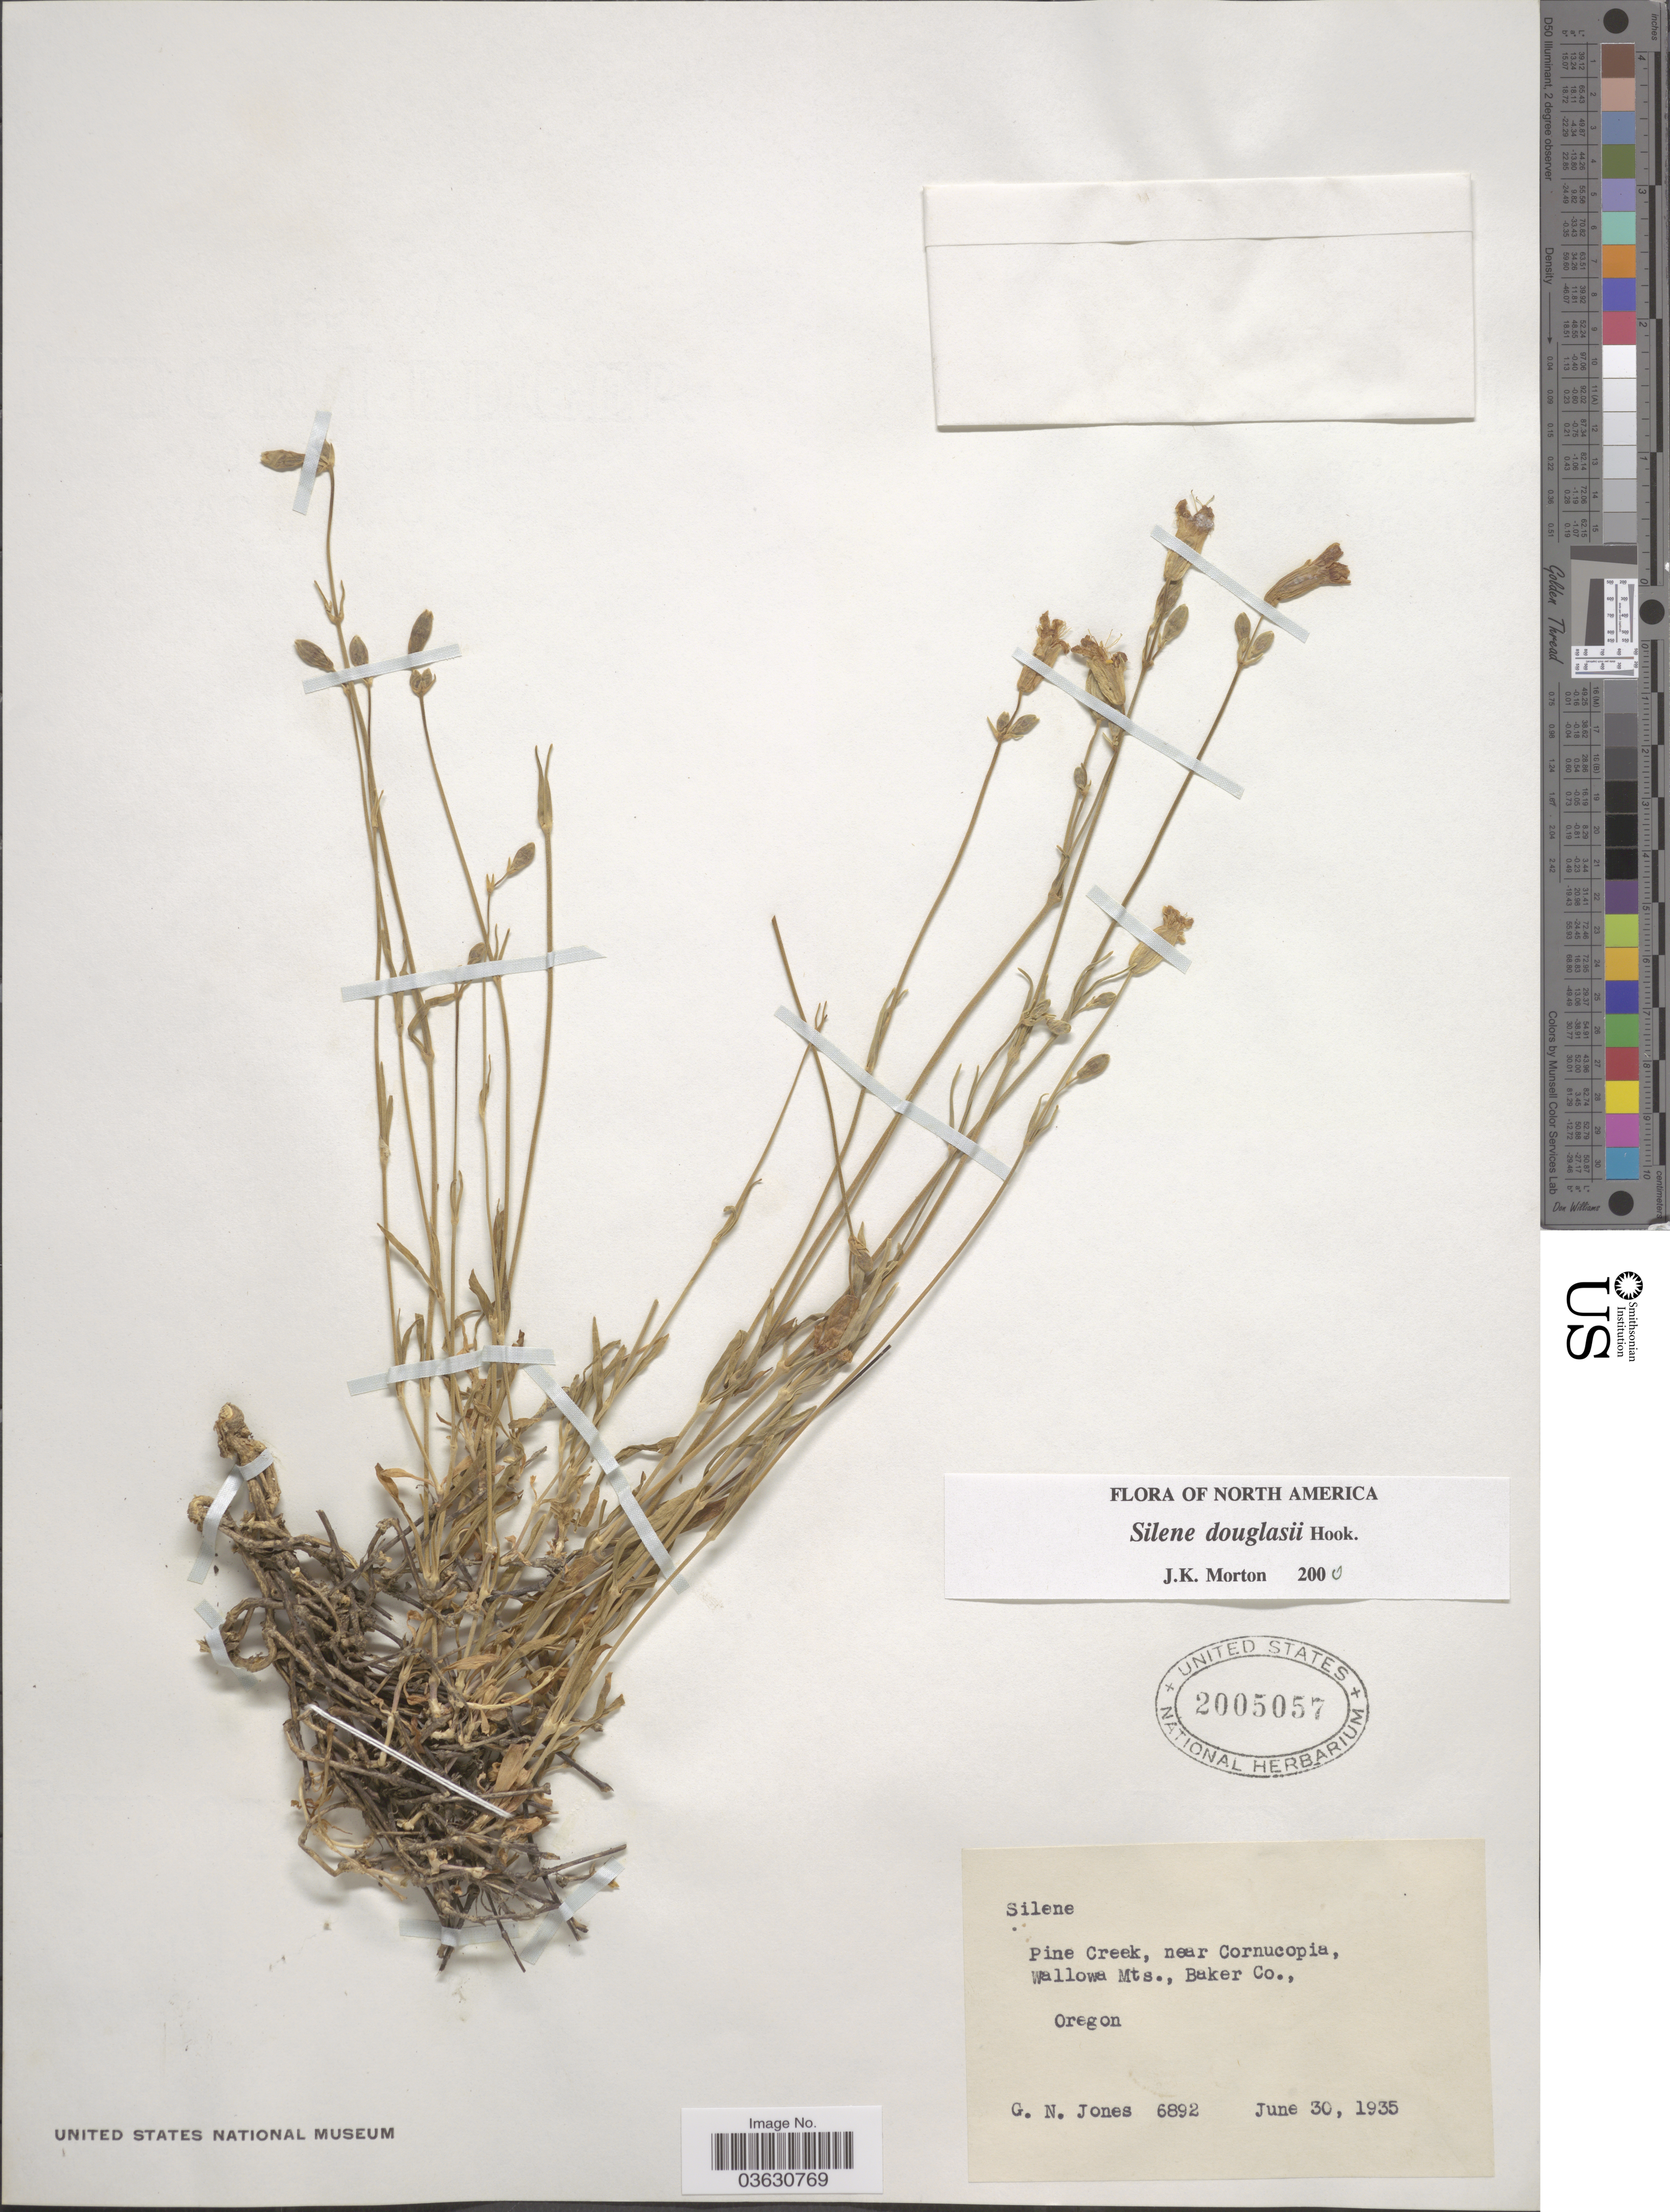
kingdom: Plantae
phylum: Tracheophyta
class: Magnoliopsida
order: Caryophyllales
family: Caryophyllaceae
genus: Silene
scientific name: Silene douglasii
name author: Hook.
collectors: G. N. Jones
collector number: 6892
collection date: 1935-06-30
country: United States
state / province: Oregon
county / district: Baker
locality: Pine Creek, near Cornucopia, Wallowa Mts., Baker Co.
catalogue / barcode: US 2005057